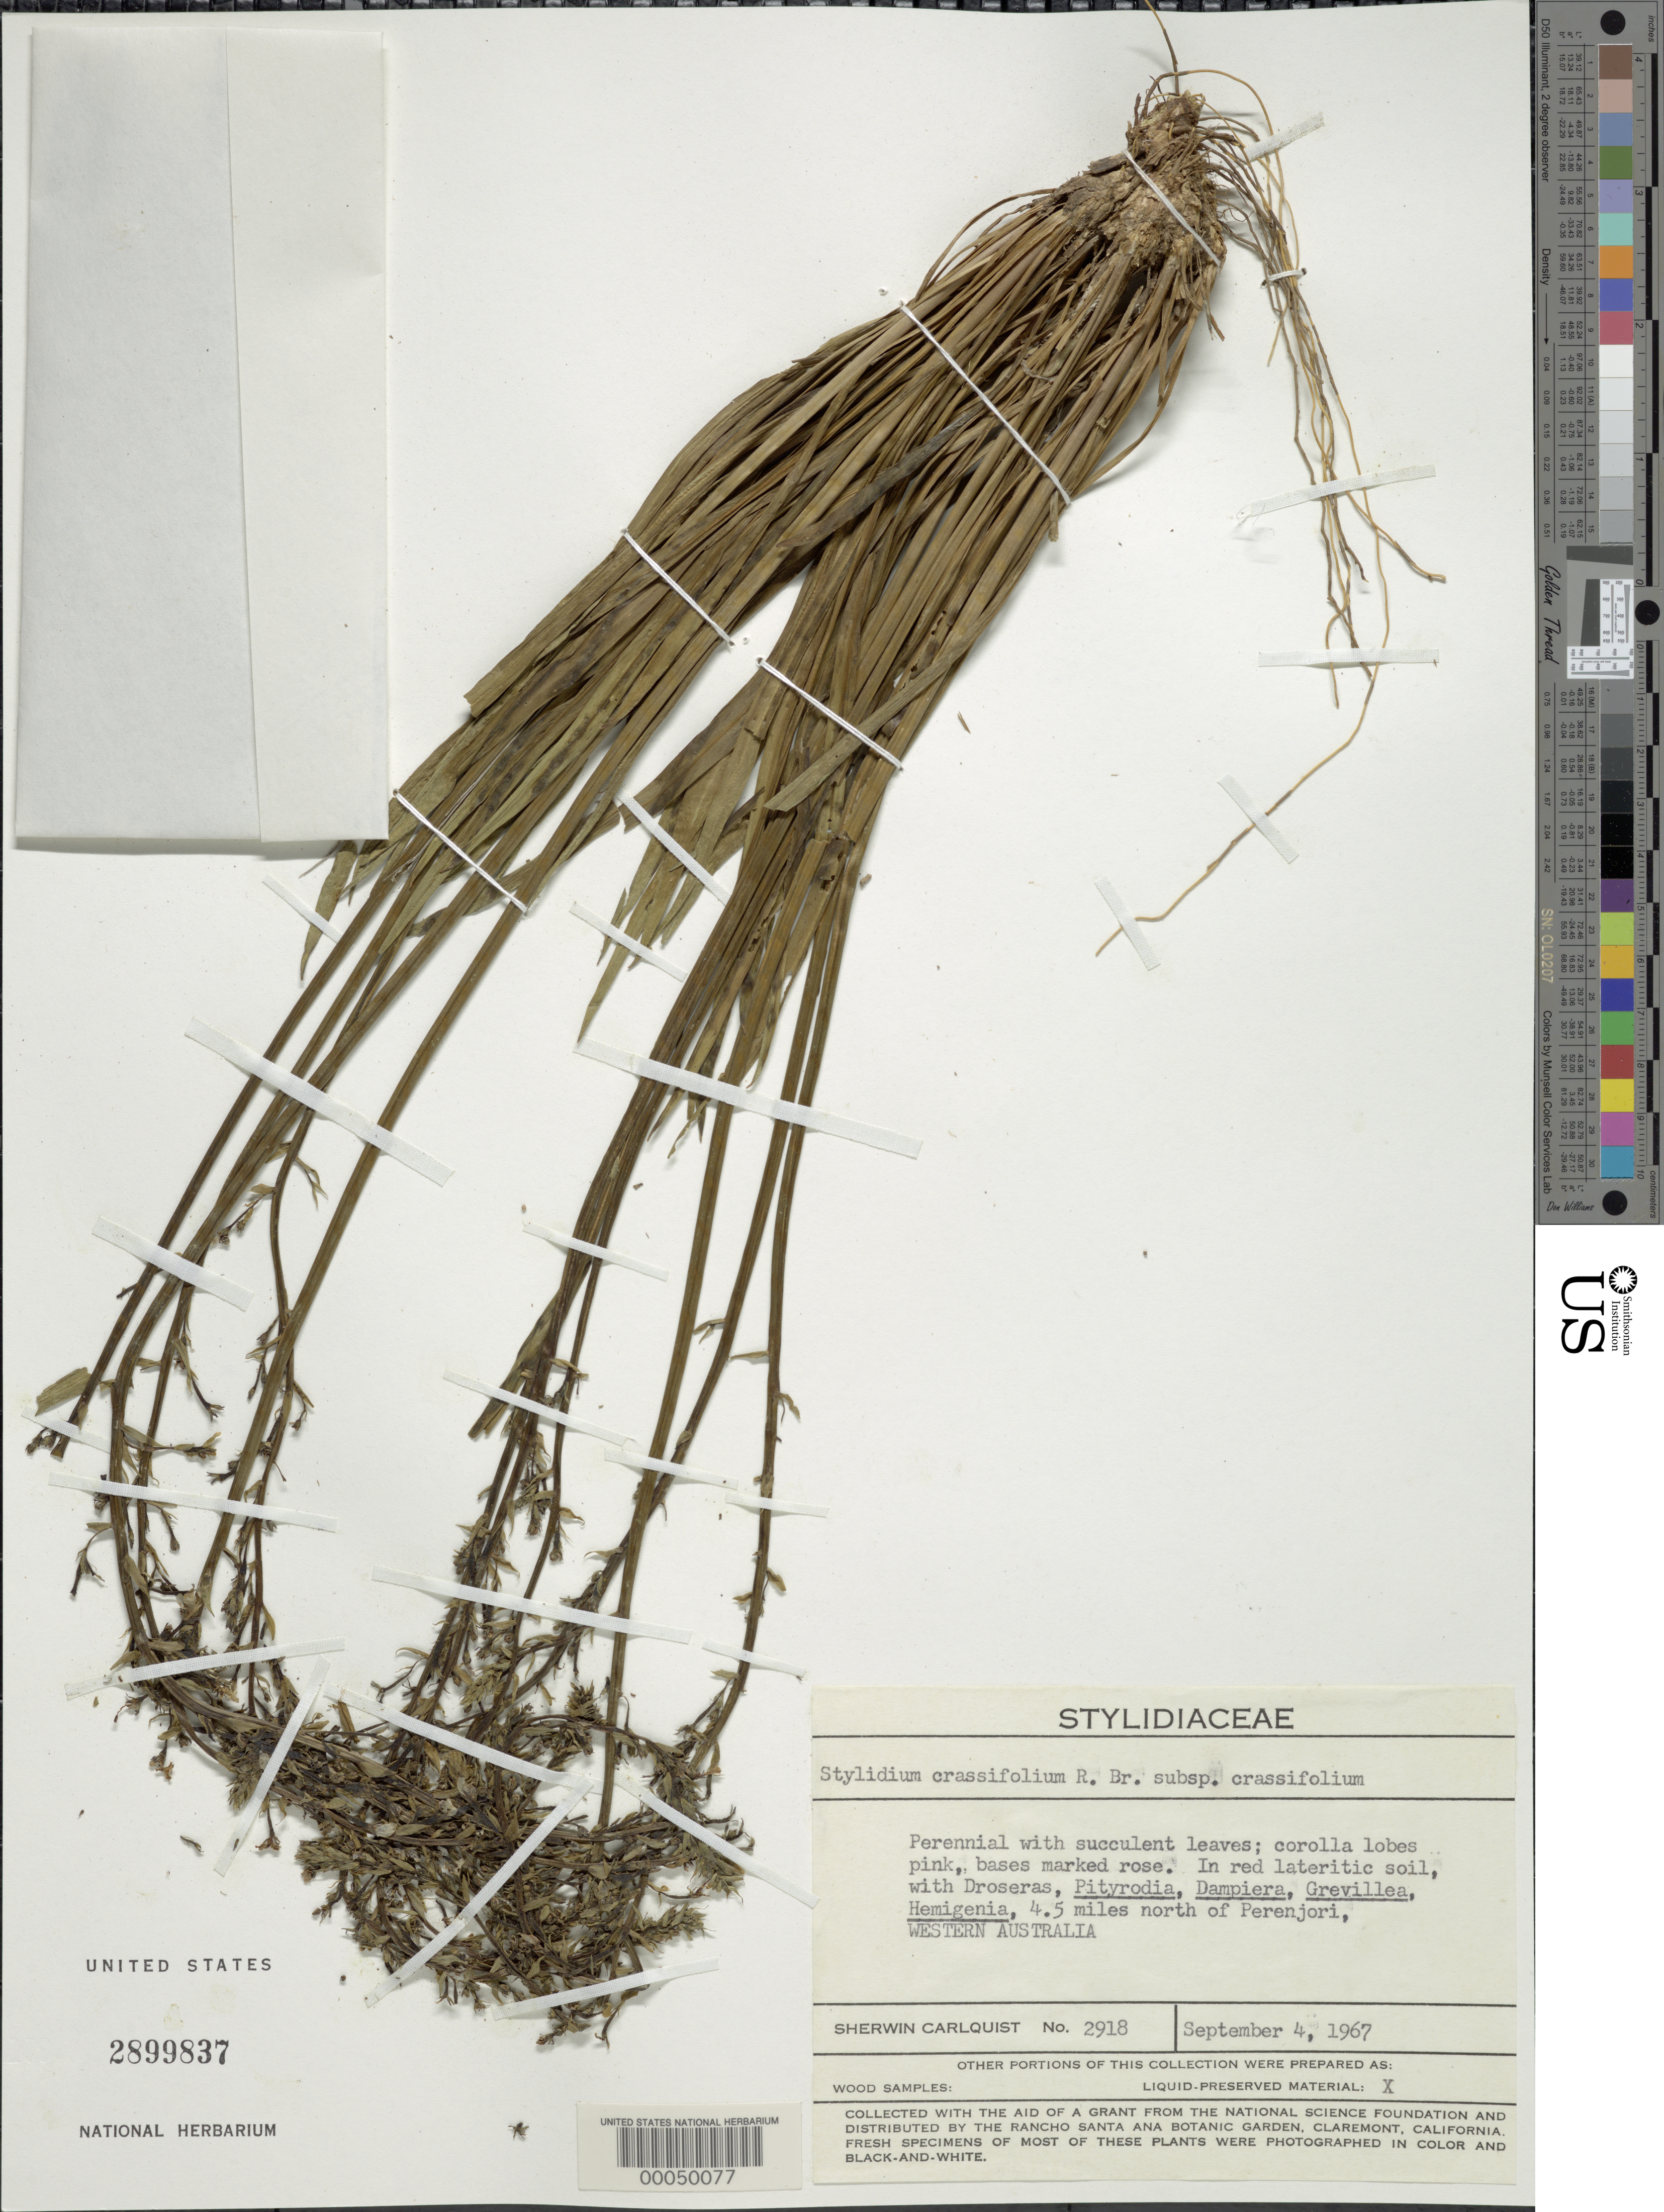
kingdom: Plantae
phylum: Tracheophyta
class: Magnoliopsida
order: Asterales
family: Stylidiaceae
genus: Stylidium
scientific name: Stylidium crassifolium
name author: R. Br.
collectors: S. Carlquist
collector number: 2918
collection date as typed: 04 Sep 1967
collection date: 1967-09-04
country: Australia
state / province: Western Australia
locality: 4.5 mi. n of perenjori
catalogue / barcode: US 2899837